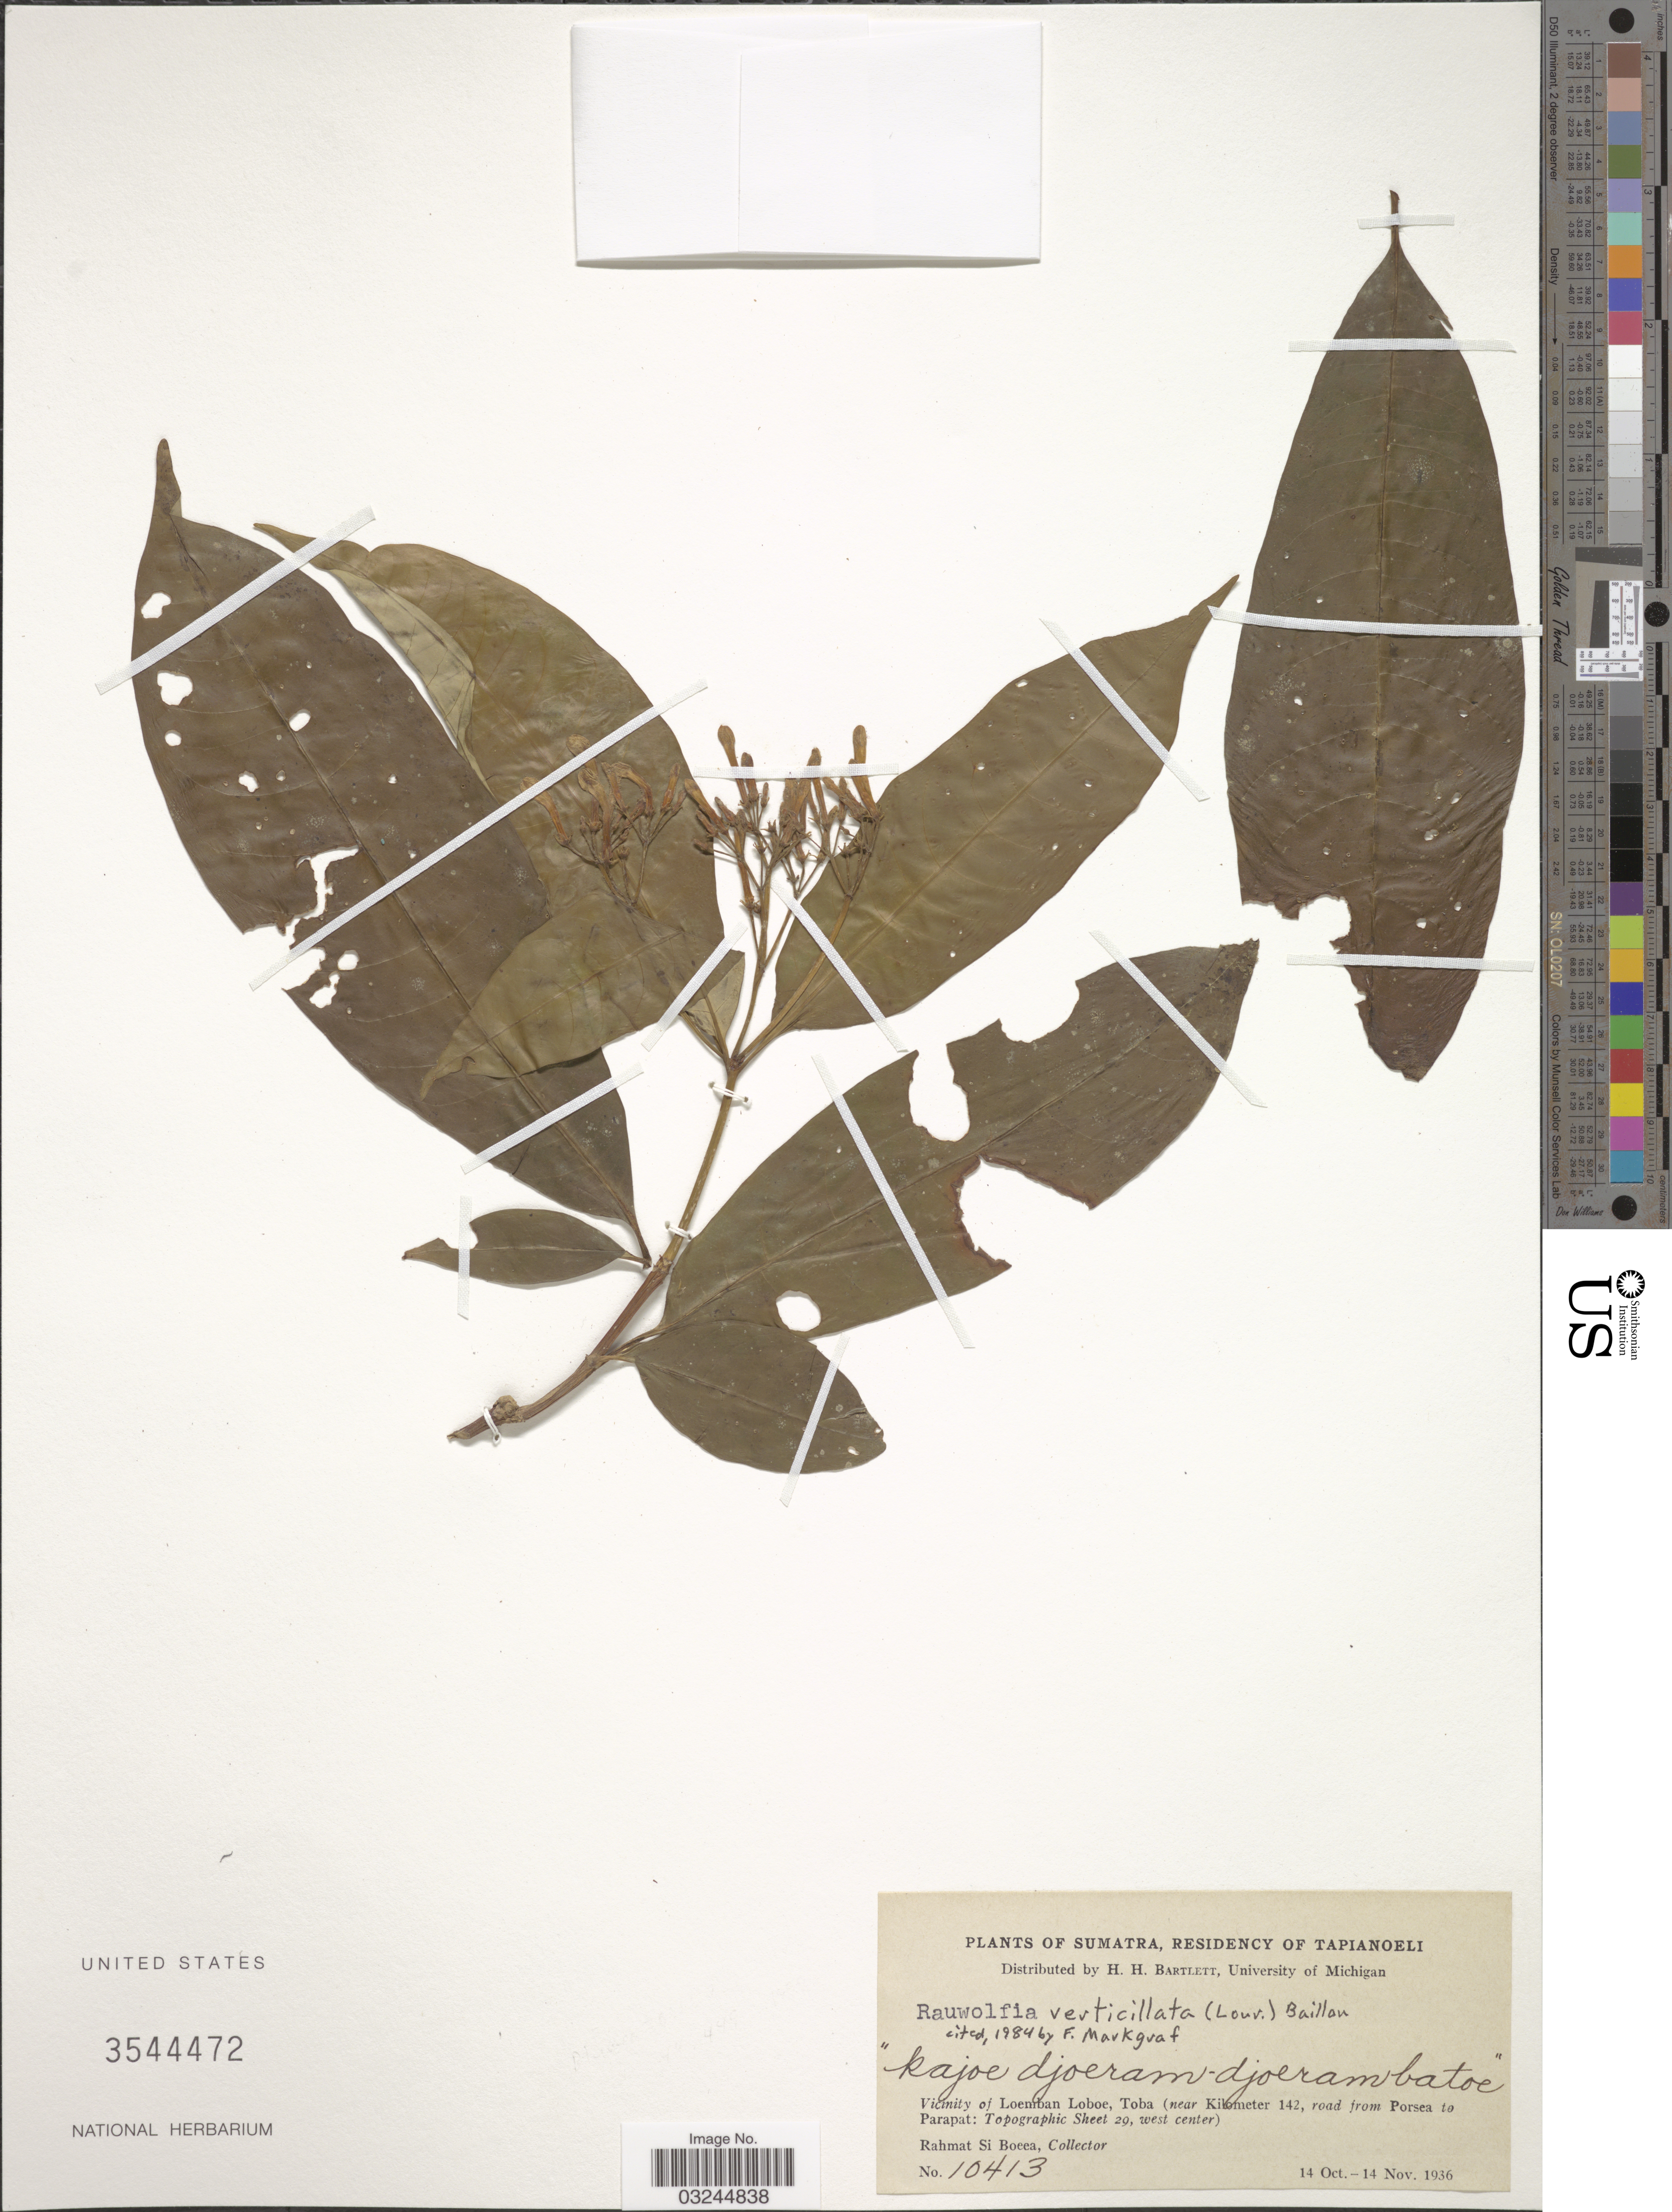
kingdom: Plantae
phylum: Tracheophyta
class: Magnoliopsida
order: Gentianales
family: Apocynaceae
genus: Rauvolfia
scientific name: Rauvolfia verticillata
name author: (Lour.) Baill.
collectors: Rahmat Si Boeea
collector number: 10413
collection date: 1936-10-14/1936-11-14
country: Indonesia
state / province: Sumatra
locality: Residency of Tapianoeli. Vicinity of Loemban Loboe, Toba (near Kilometer 142, road from Porsea to Parapat: Topographic Sheet 29, west center).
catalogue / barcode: US 3544472